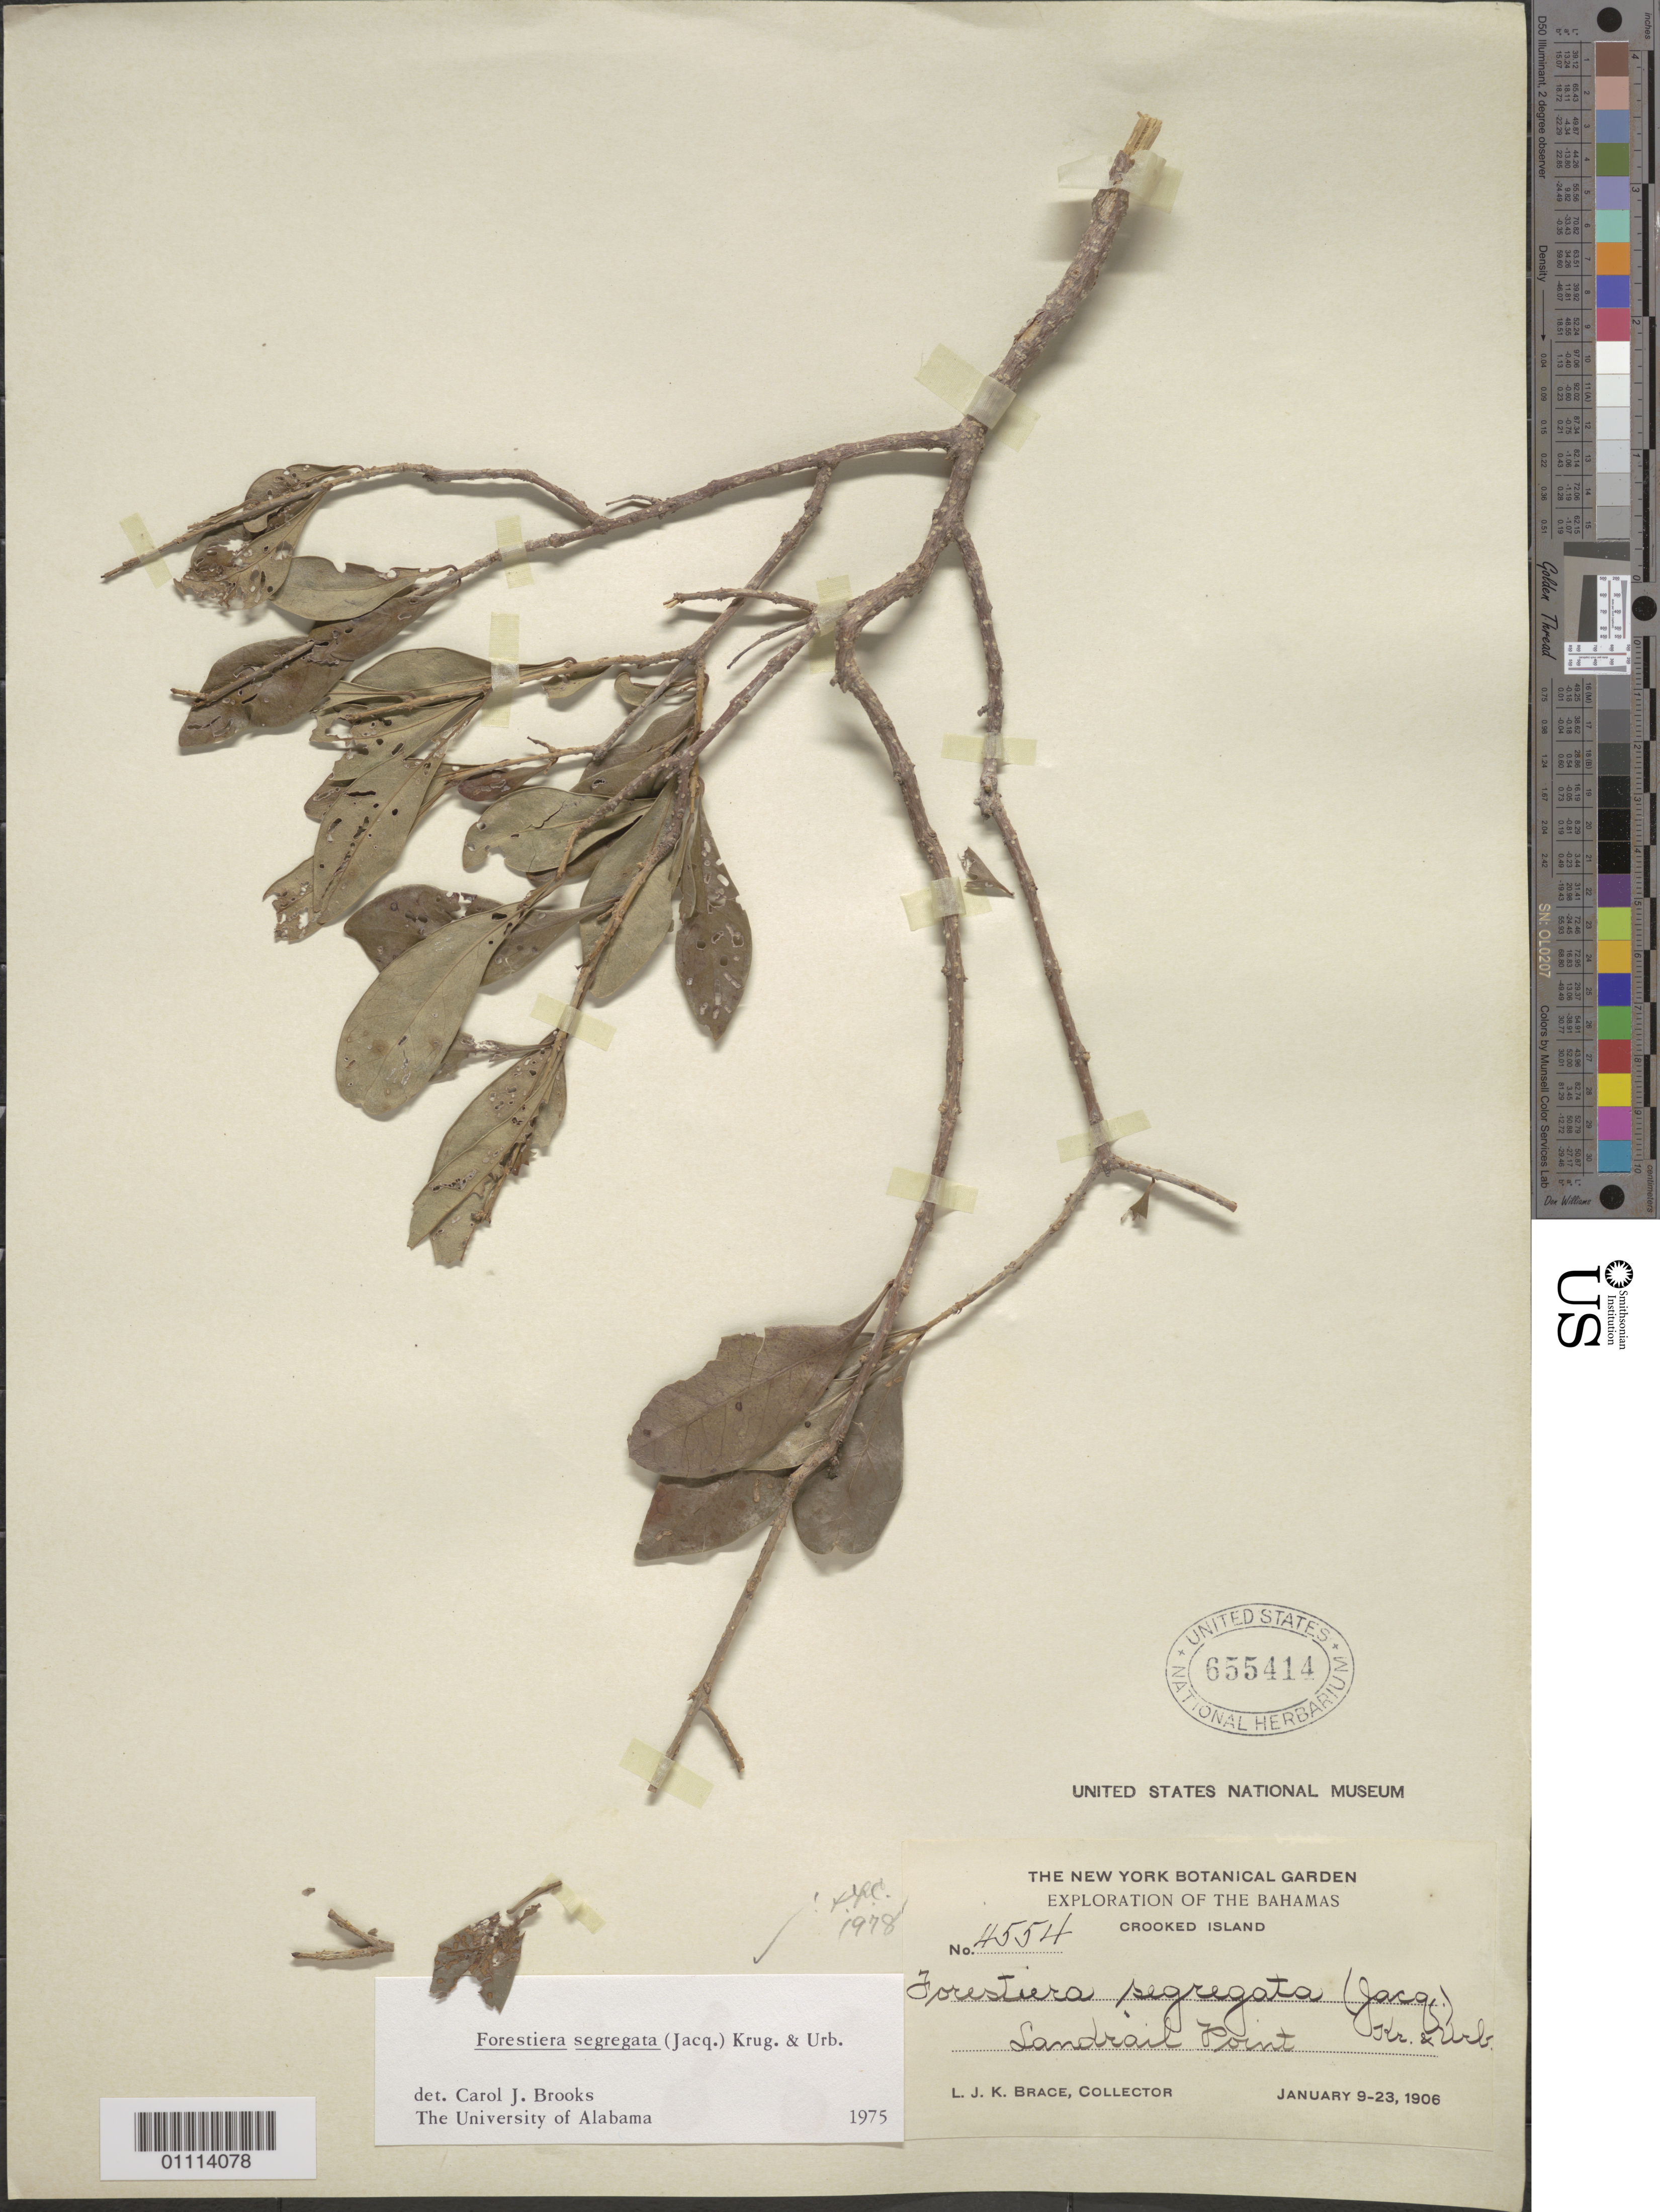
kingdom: Plantae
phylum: Tracheophyta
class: Magnoliopsida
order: Lamiales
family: Oleaceae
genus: Forestiera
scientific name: Forestiera segregata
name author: (Jacq.) Krug & Urb.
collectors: L. J. K. Brace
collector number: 4554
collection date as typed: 09 Jan 1906 to 23 Jan 1906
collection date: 1906-01-09/1906-01-23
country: Bahamas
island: Crooked I.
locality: Sandrail Point, Crooked Island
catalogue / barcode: US 655414